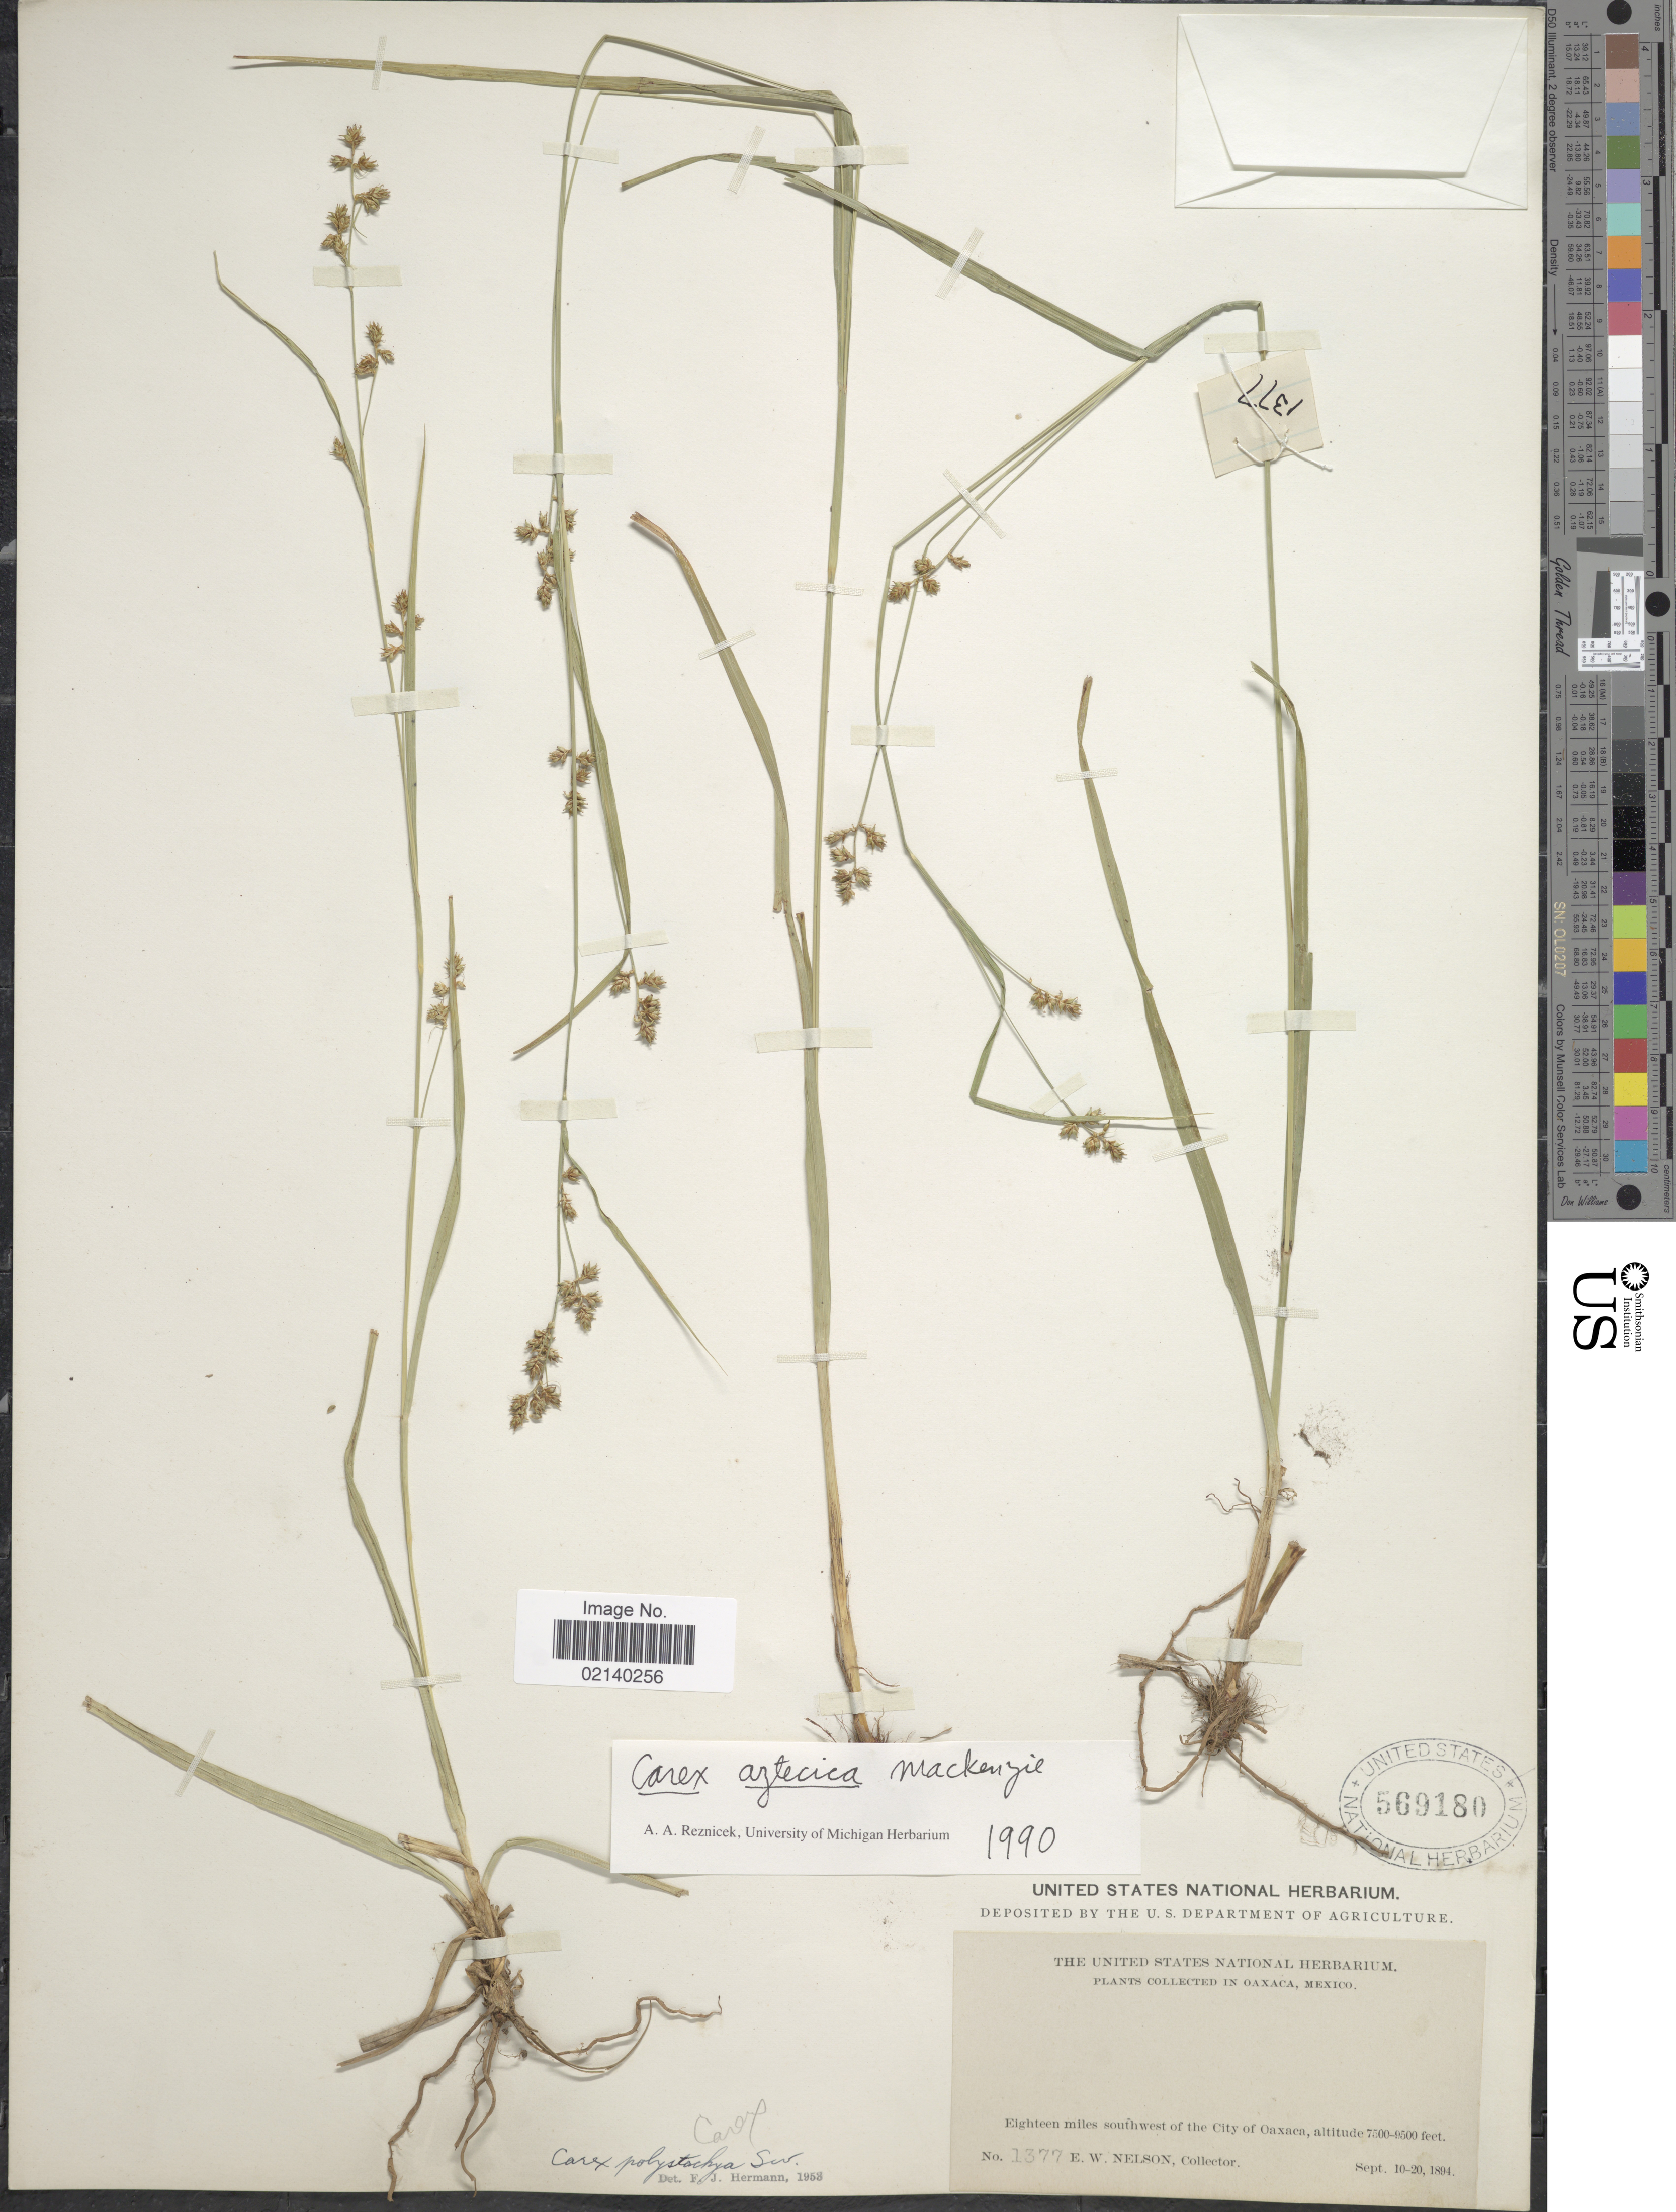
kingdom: Plantae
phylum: Tracheophyta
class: Liliopsida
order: Poales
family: Cyperaceae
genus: Carex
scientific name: Carex aztecica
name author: Mack.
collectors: E. W. Nelson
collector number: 1377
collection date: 1894-09-10/1894-09-20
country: Mexico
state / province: Oaxaca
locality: Eighteen miles southwest of the City Oaxaca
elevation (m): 2286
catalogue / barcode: US 569180